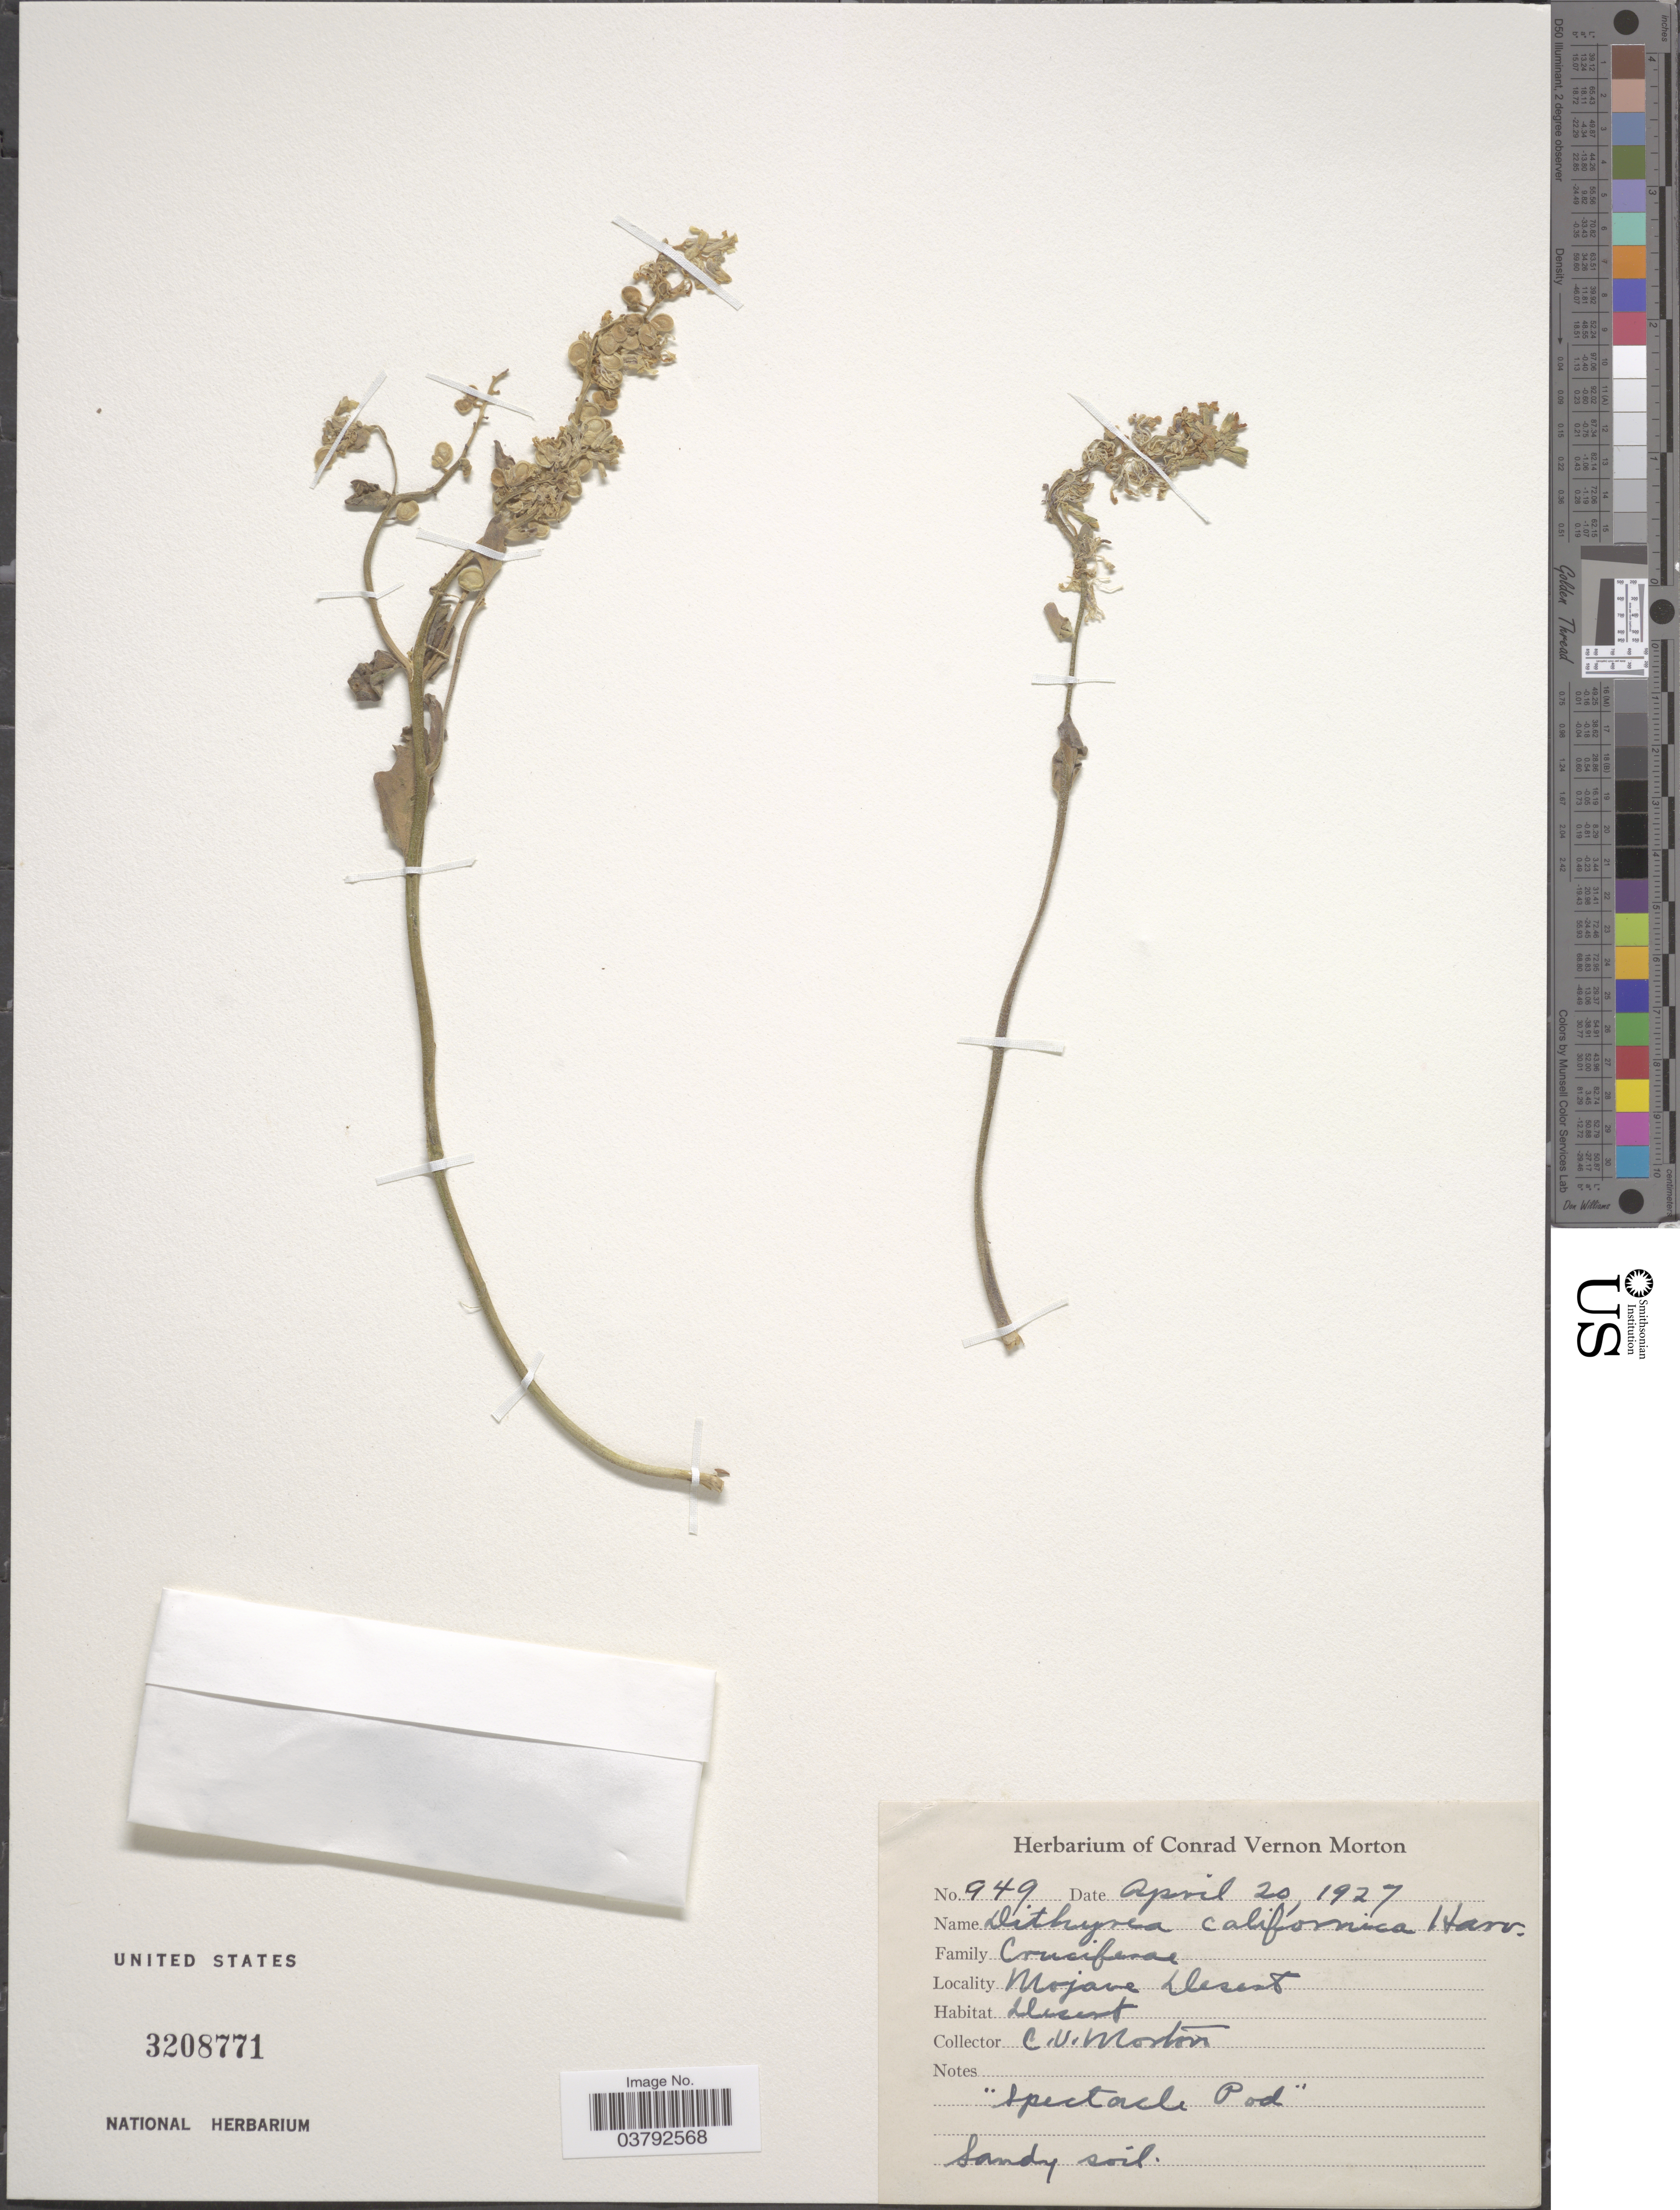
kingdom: Plantae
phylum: Tracheophyta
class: Magnoliopsida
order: Brassicales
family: Brassicaceae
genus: Dithyrea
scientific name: Dithyrea californica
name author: Harv.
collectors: C. V. Morton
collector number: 949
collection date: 1927-04-20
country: United States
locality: Mojave Desert.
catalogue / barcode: US 3208771